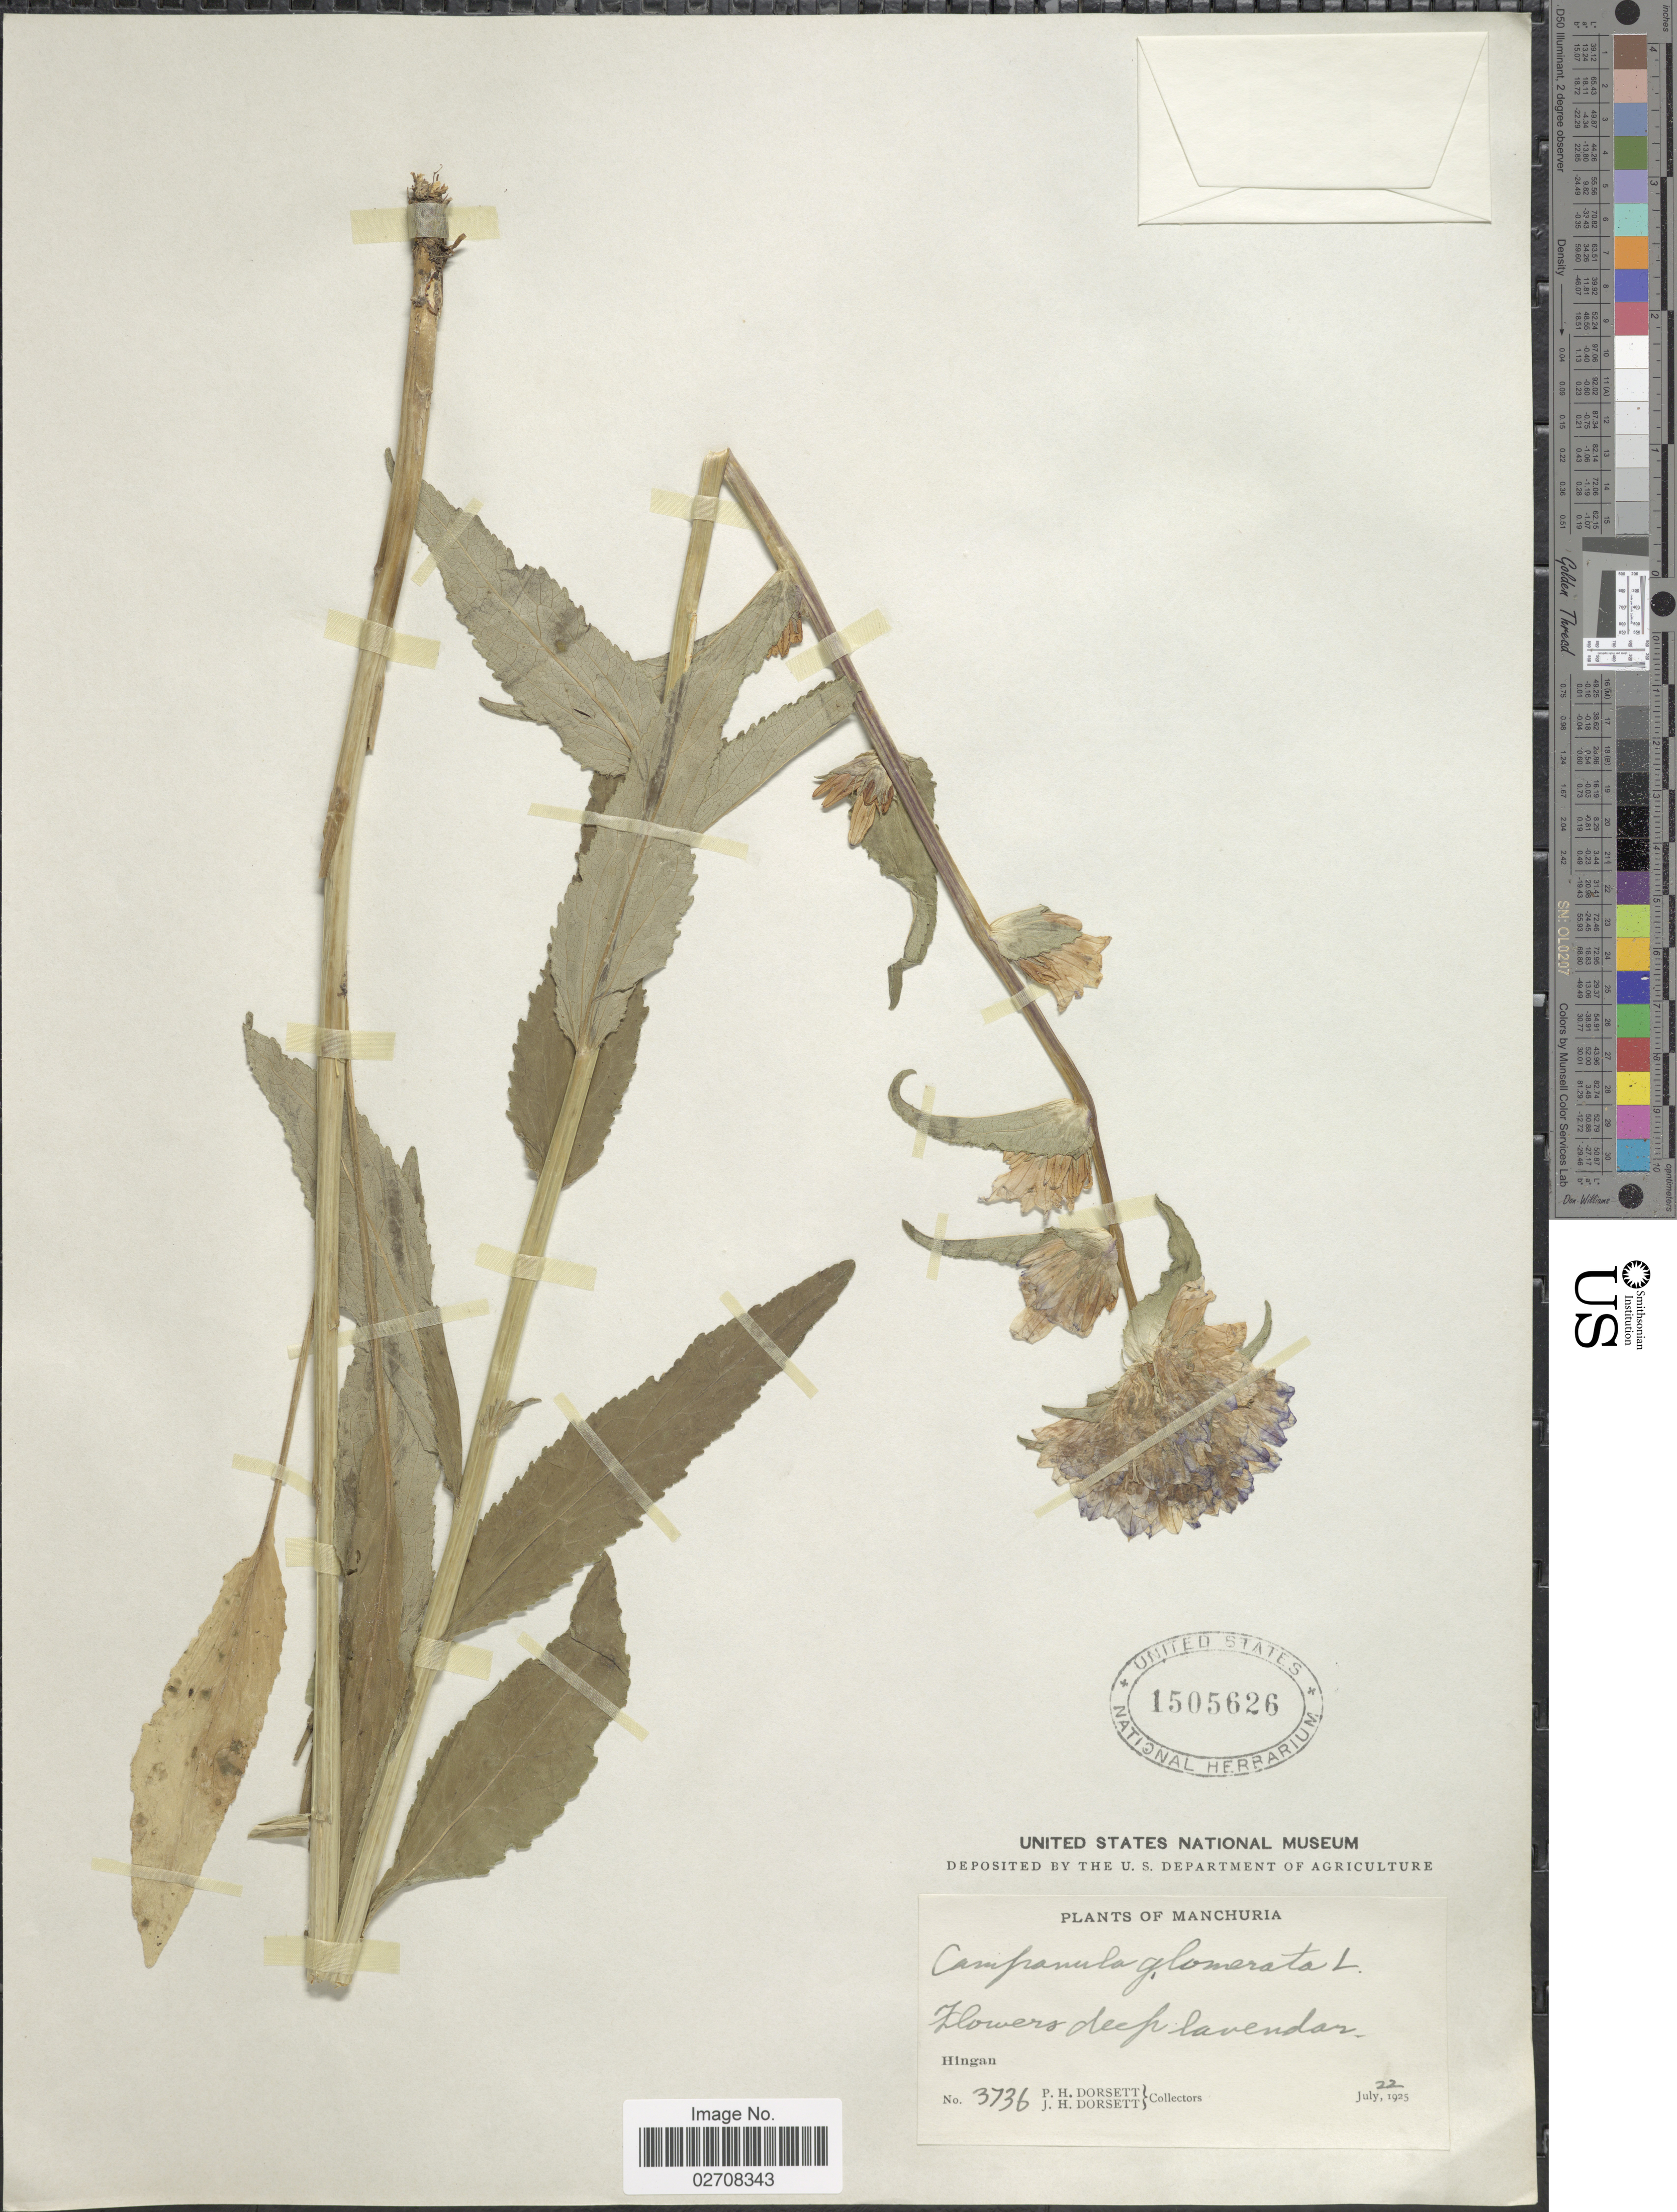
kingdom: Plantae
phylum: Tracheophyta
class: Magnoliopsida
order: Asterales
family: Campanulaceae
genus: Campanula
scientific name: Campanula glomerata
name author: L.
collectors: P. H. Dorsett & J. Dorsett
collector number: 3736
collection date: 1925-07-22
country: China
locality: Manchuria. Hingan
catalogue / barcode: US 1505626